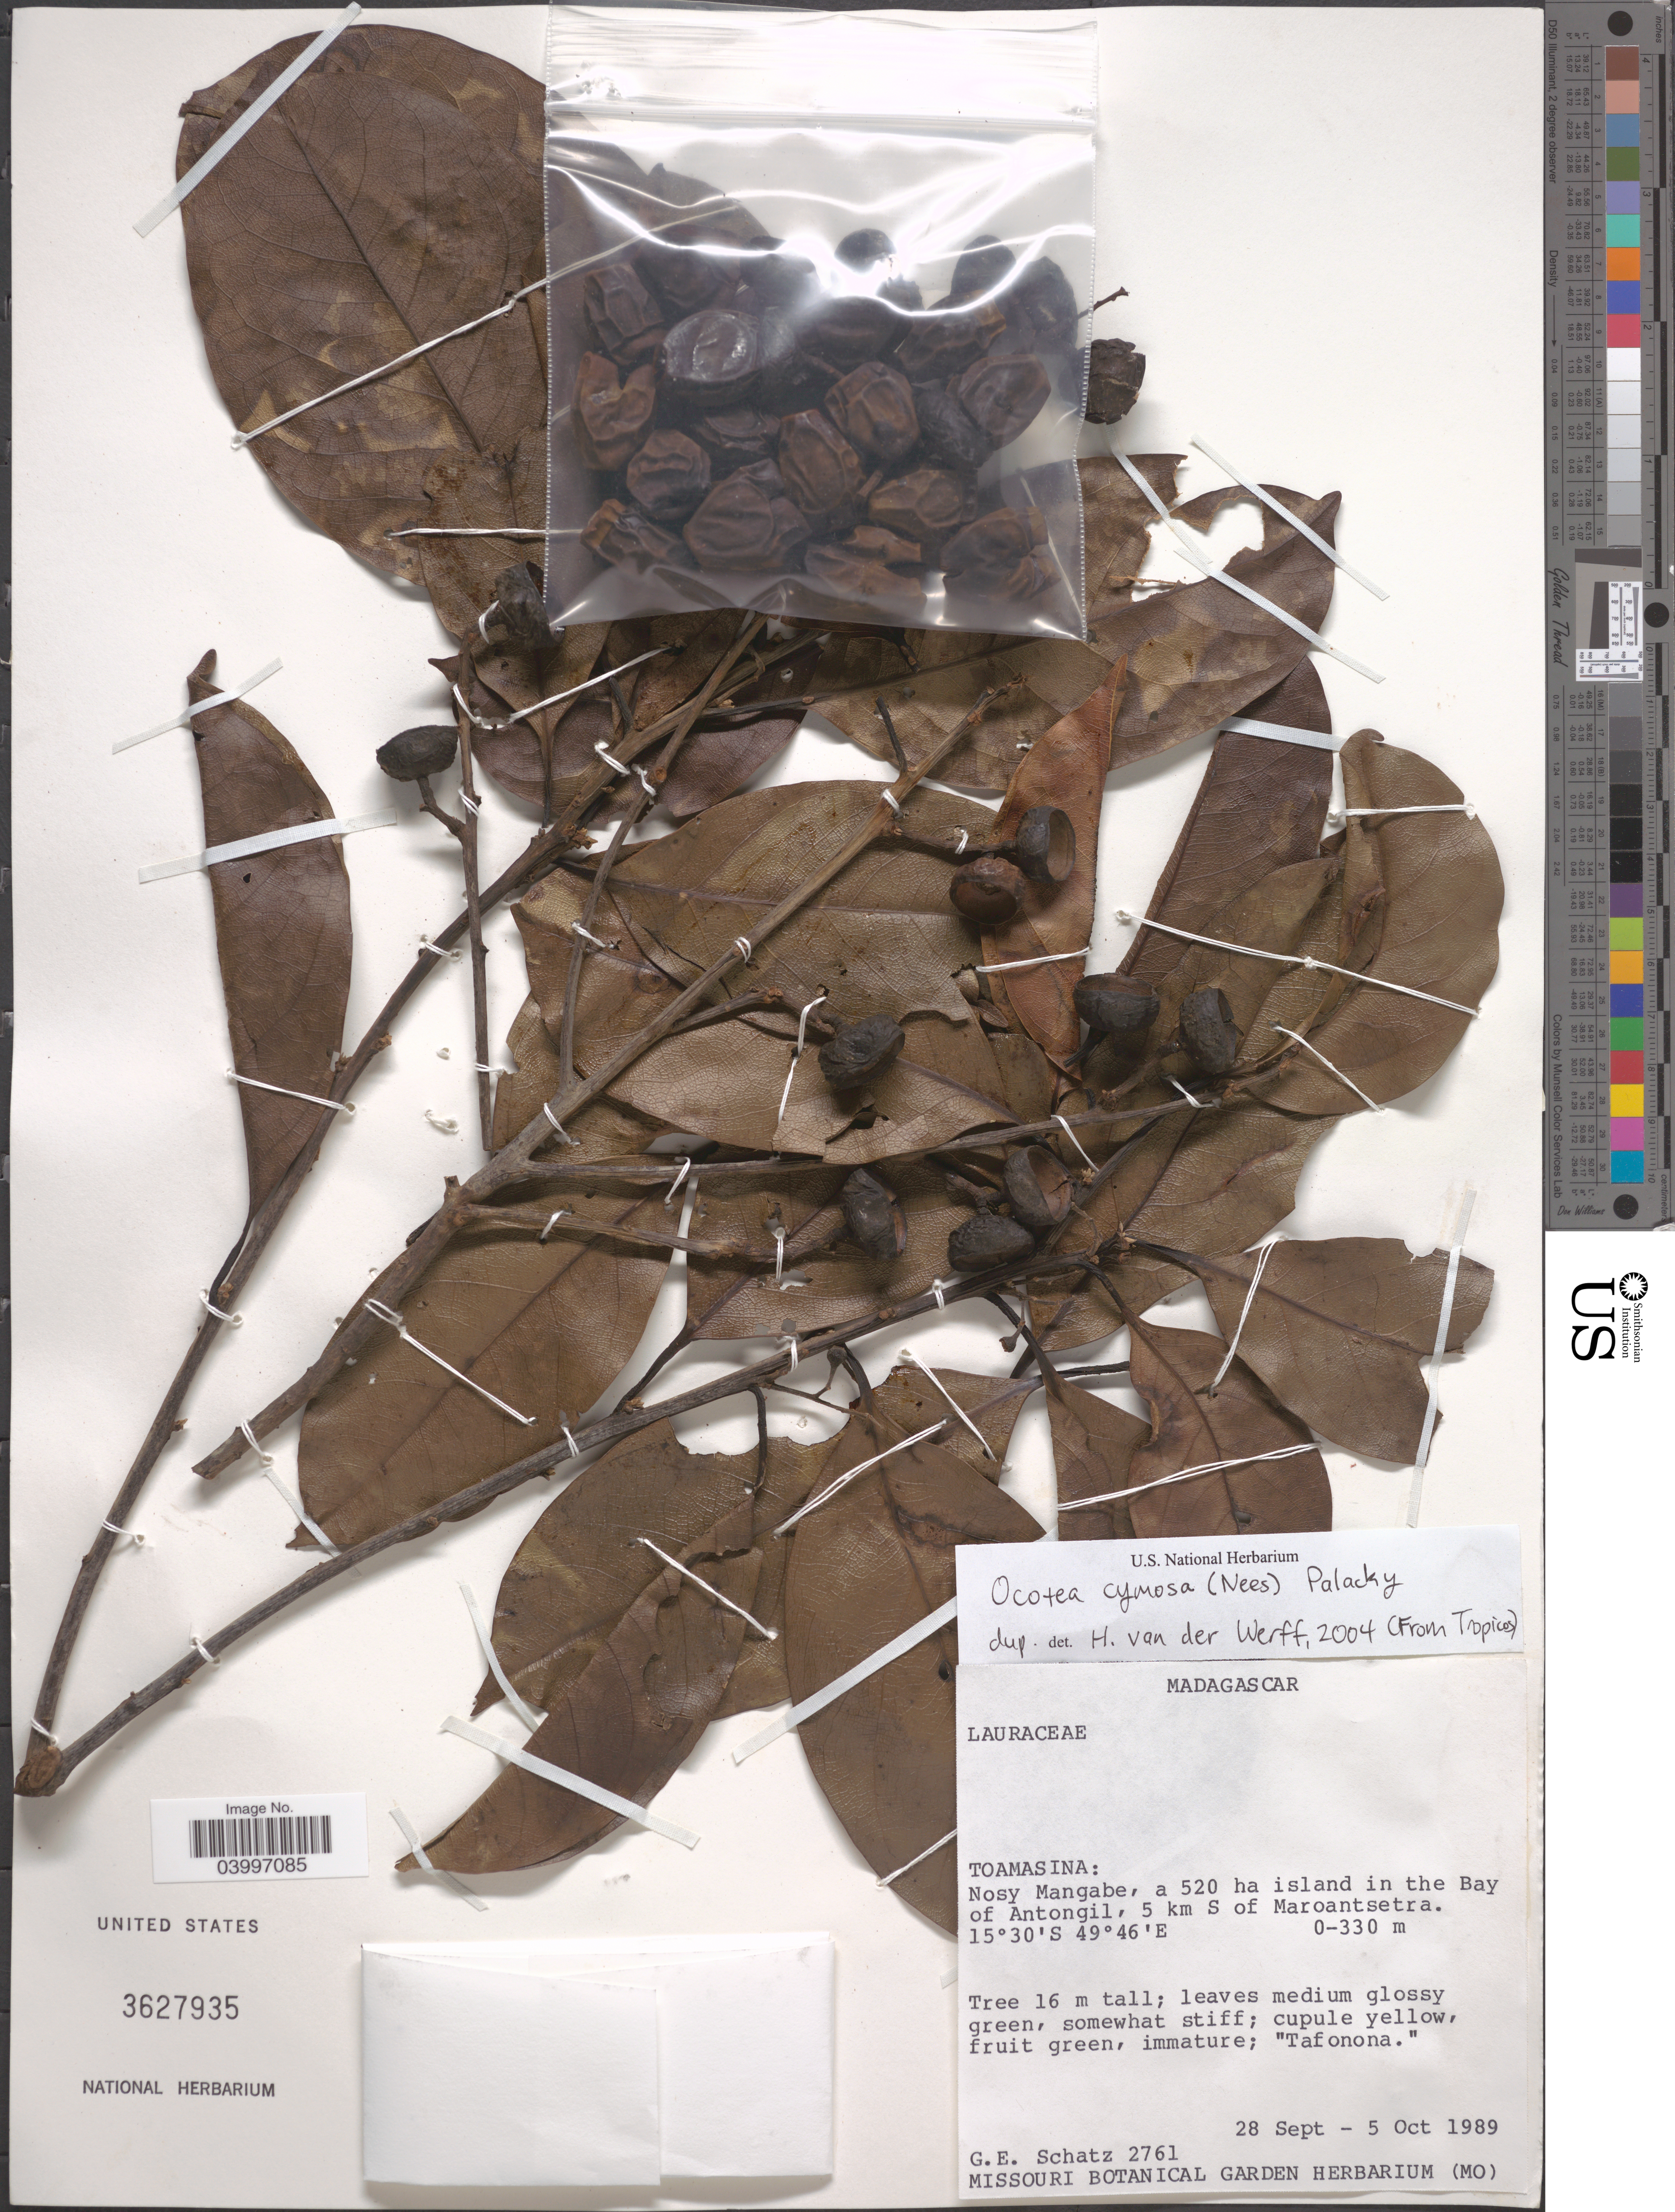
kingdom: Plantae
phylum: Tracheophyta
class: Magnoliopsida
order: Laurales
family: Lauraceae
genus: Ocotea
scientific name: Ocotea cymosa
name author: (Nees & Nees) Palacky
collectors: G. Schatz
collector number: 2761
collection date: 1989-09-28/1989-10-05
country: Madagascar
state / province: Analanjirofo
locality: Nosy Mangabe, a 520 ha island in the Bay of Antongil, 5 km S of Maroantsetra.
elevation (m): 0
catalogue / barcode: US 3627935